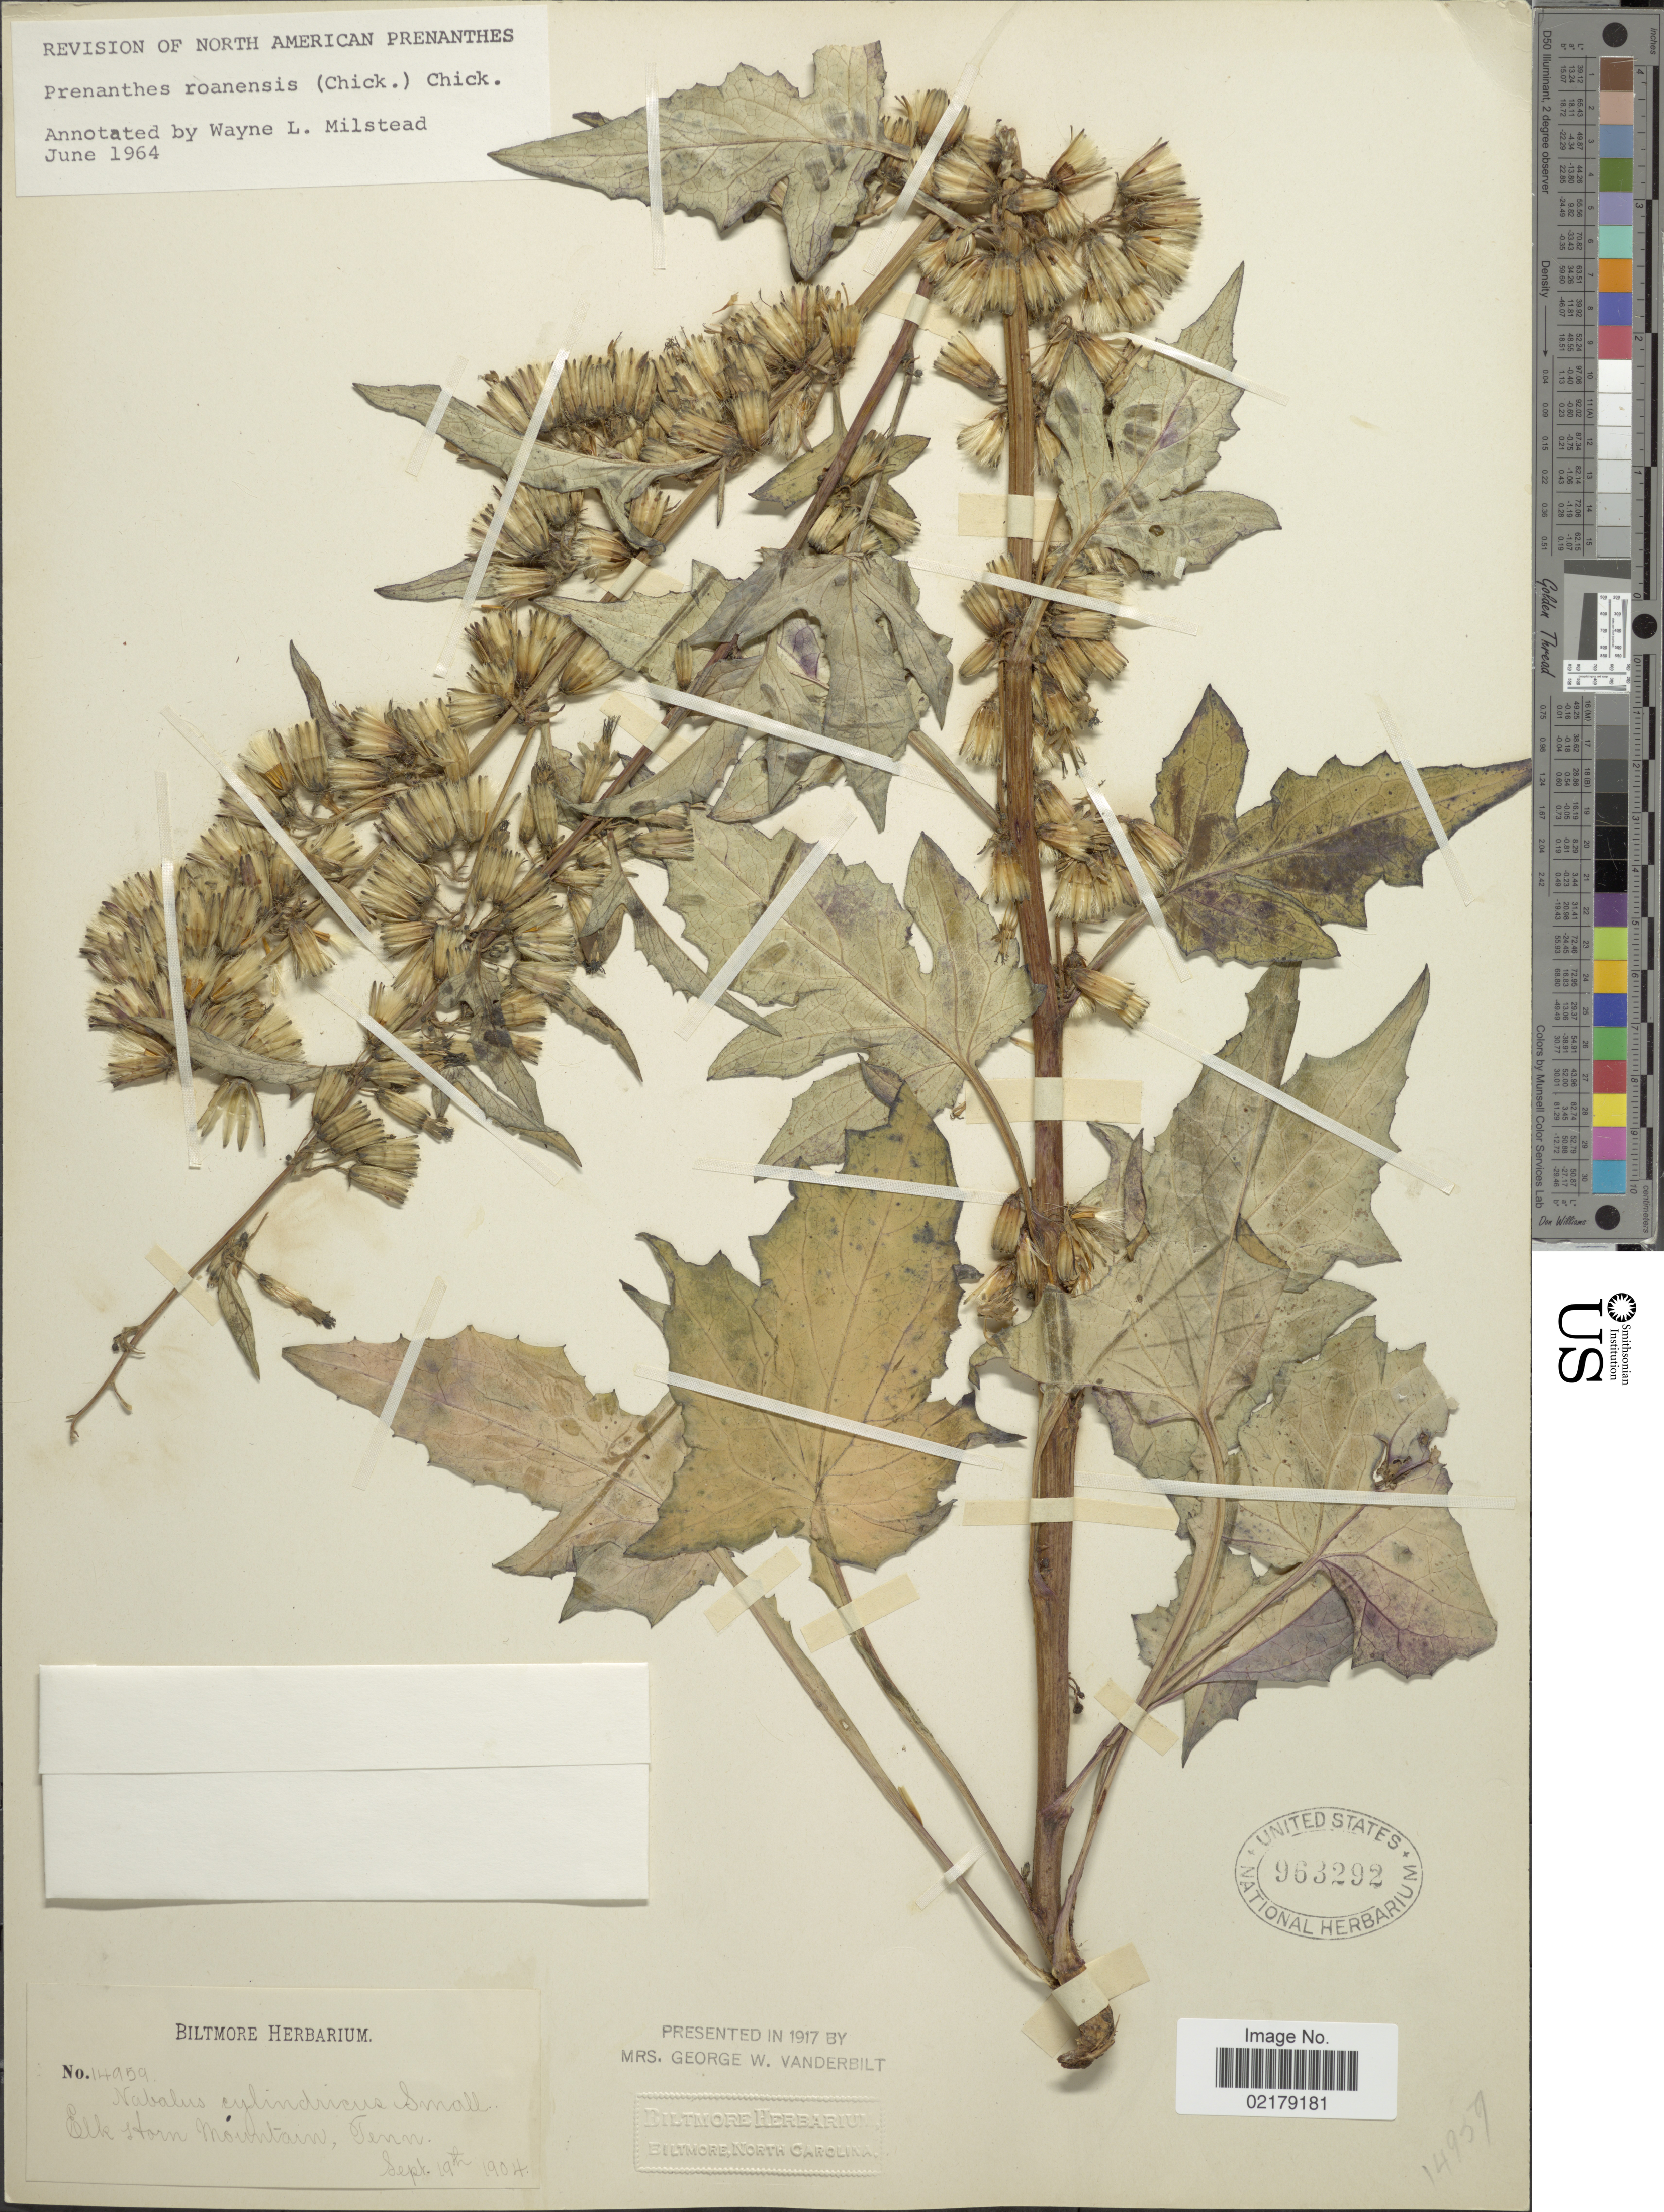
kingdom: Plantae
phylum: Tracheophyta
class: Magnoliopsida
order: Asterales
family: Asteraceae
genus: Nabalus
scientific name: Nabalus roanensis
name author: Chickering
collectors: ex herb. Biltmore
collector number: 1459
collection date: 1904-09-19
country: United States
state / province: Tennessee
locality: Elk Horn Mountain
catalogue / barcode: US 963292